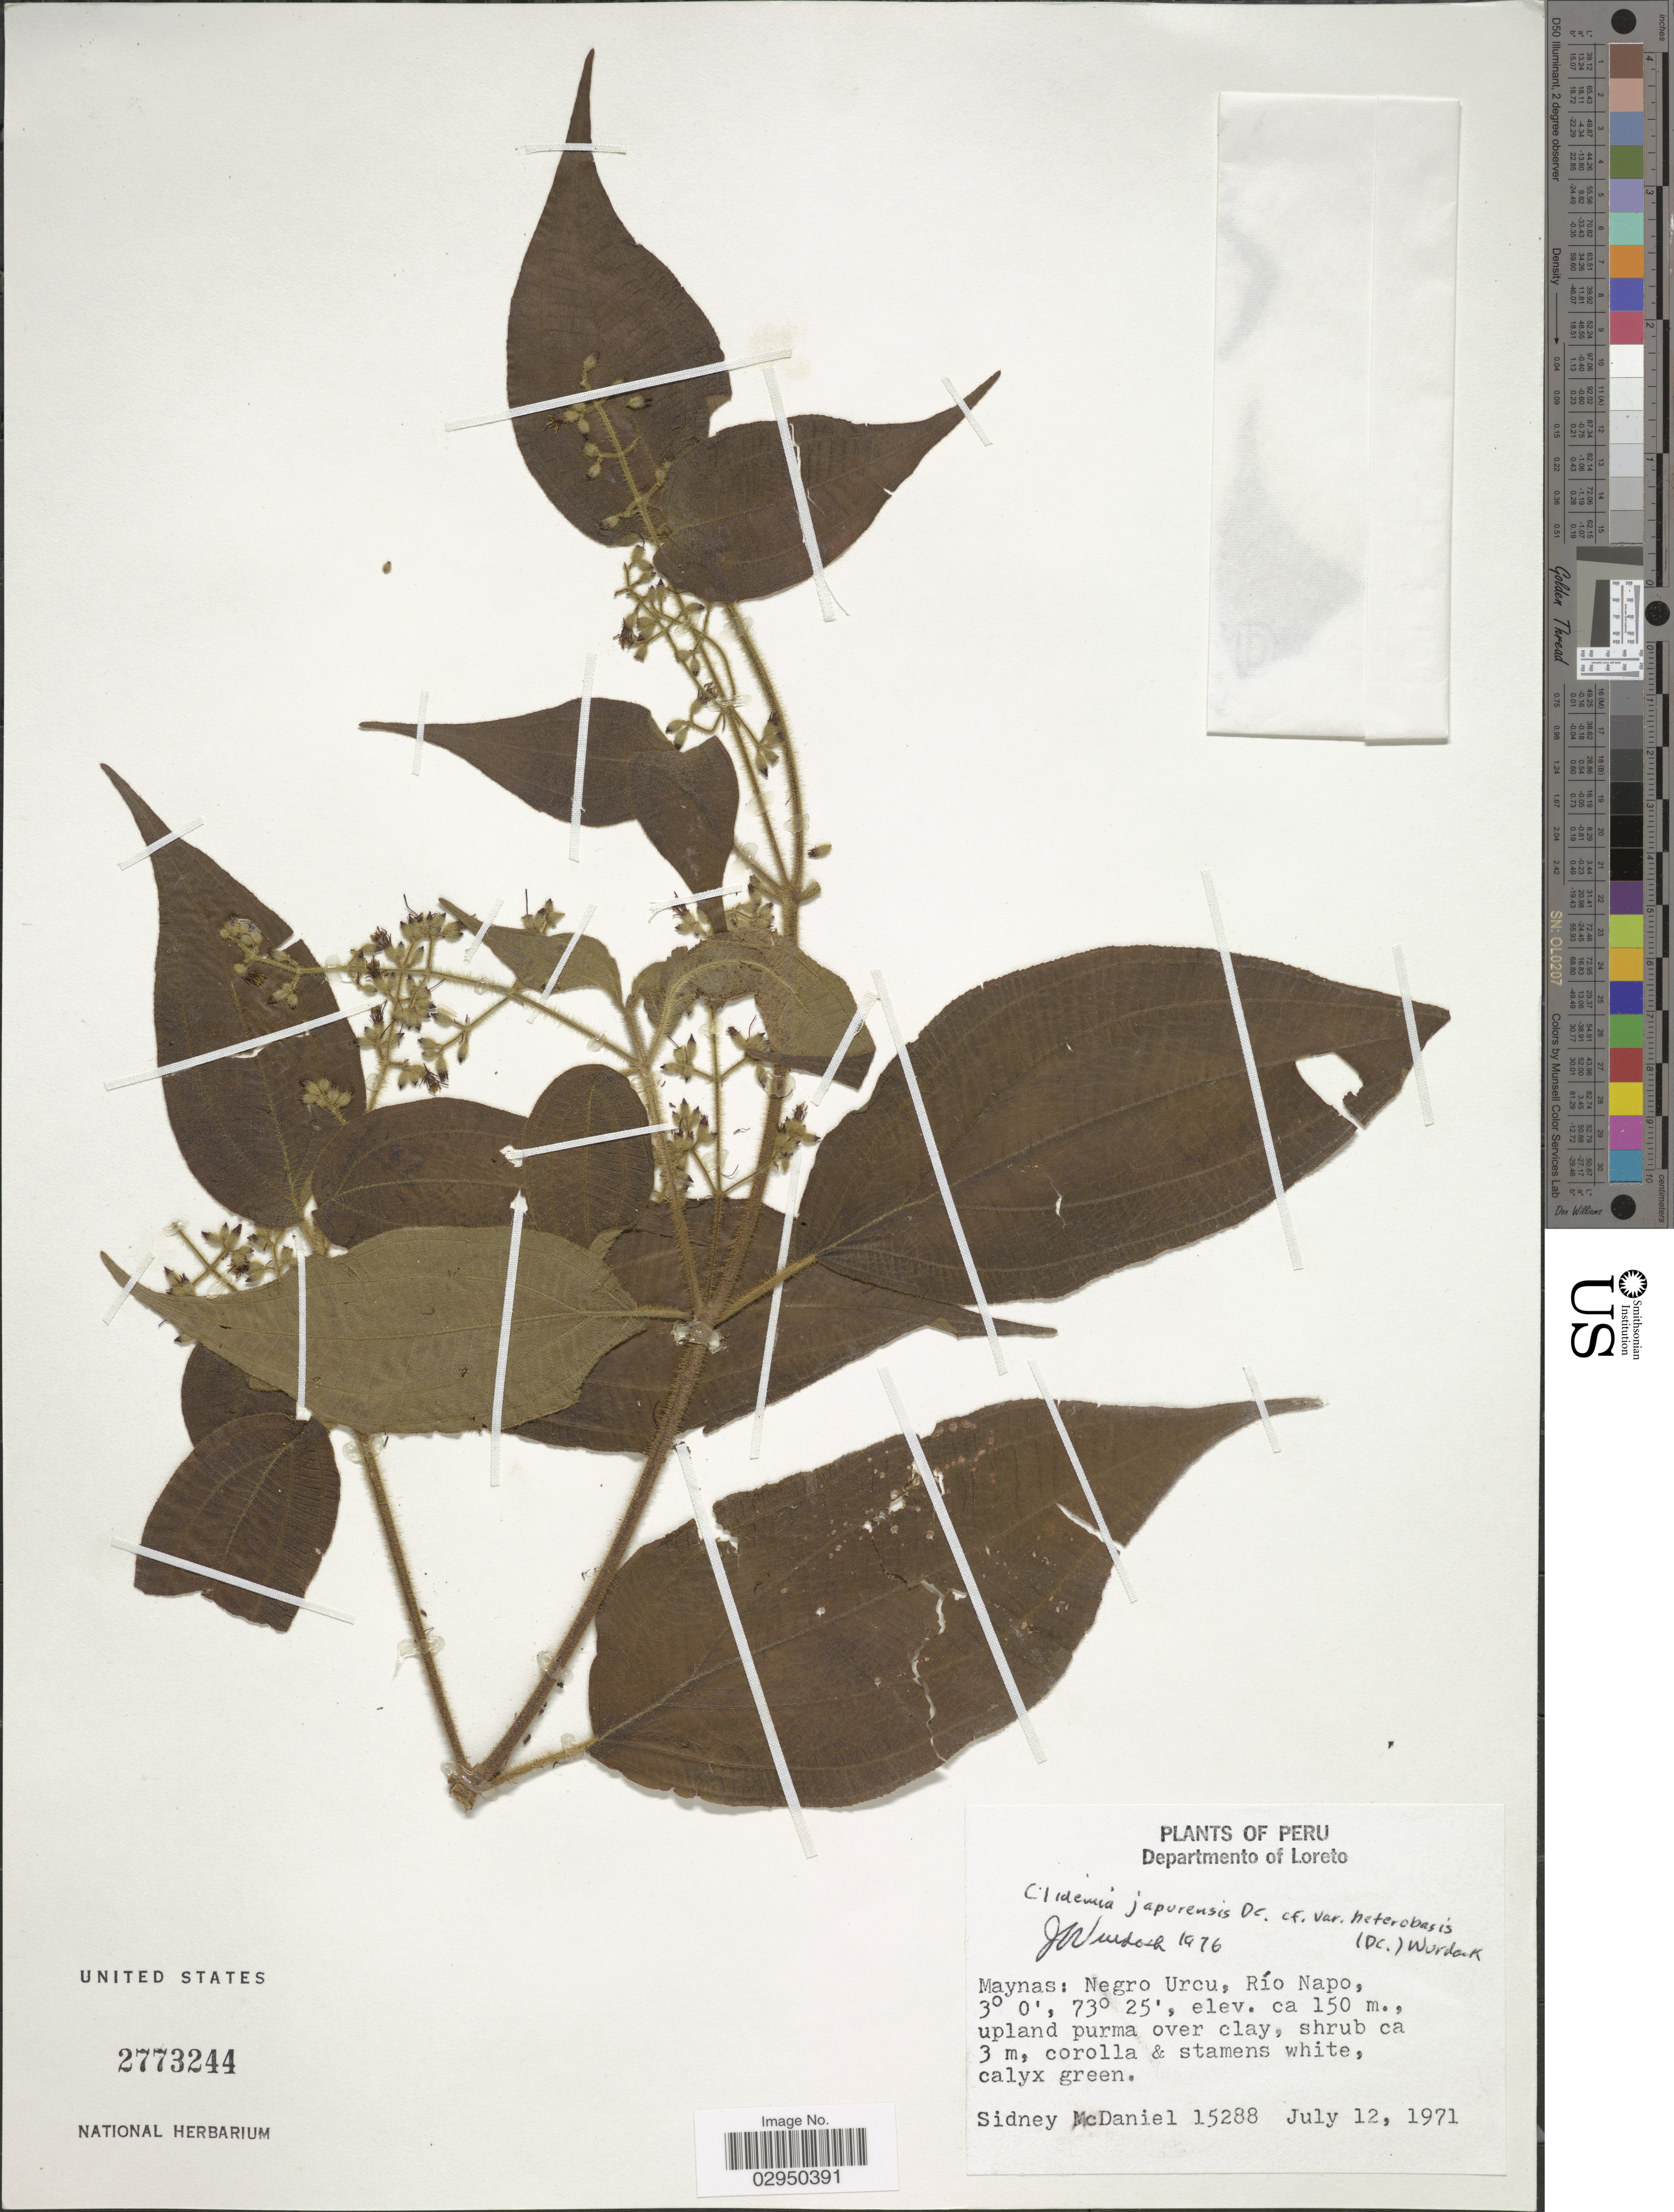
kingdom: Plantae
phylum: Tracheophyta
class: Magnoliopsida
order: Myrtales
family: Melastomataceae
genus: Clidemia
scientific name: Clidemia japurensis var. heterobasis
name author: (DC.) Wurdack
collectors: S. McDaniel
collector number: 15288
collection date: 1971-07-12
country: Peru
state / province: Loreto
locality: Departmento of Loreto. Maynas: Negro Urcu, Río Napo.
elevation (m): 150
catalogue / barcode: US 2773244